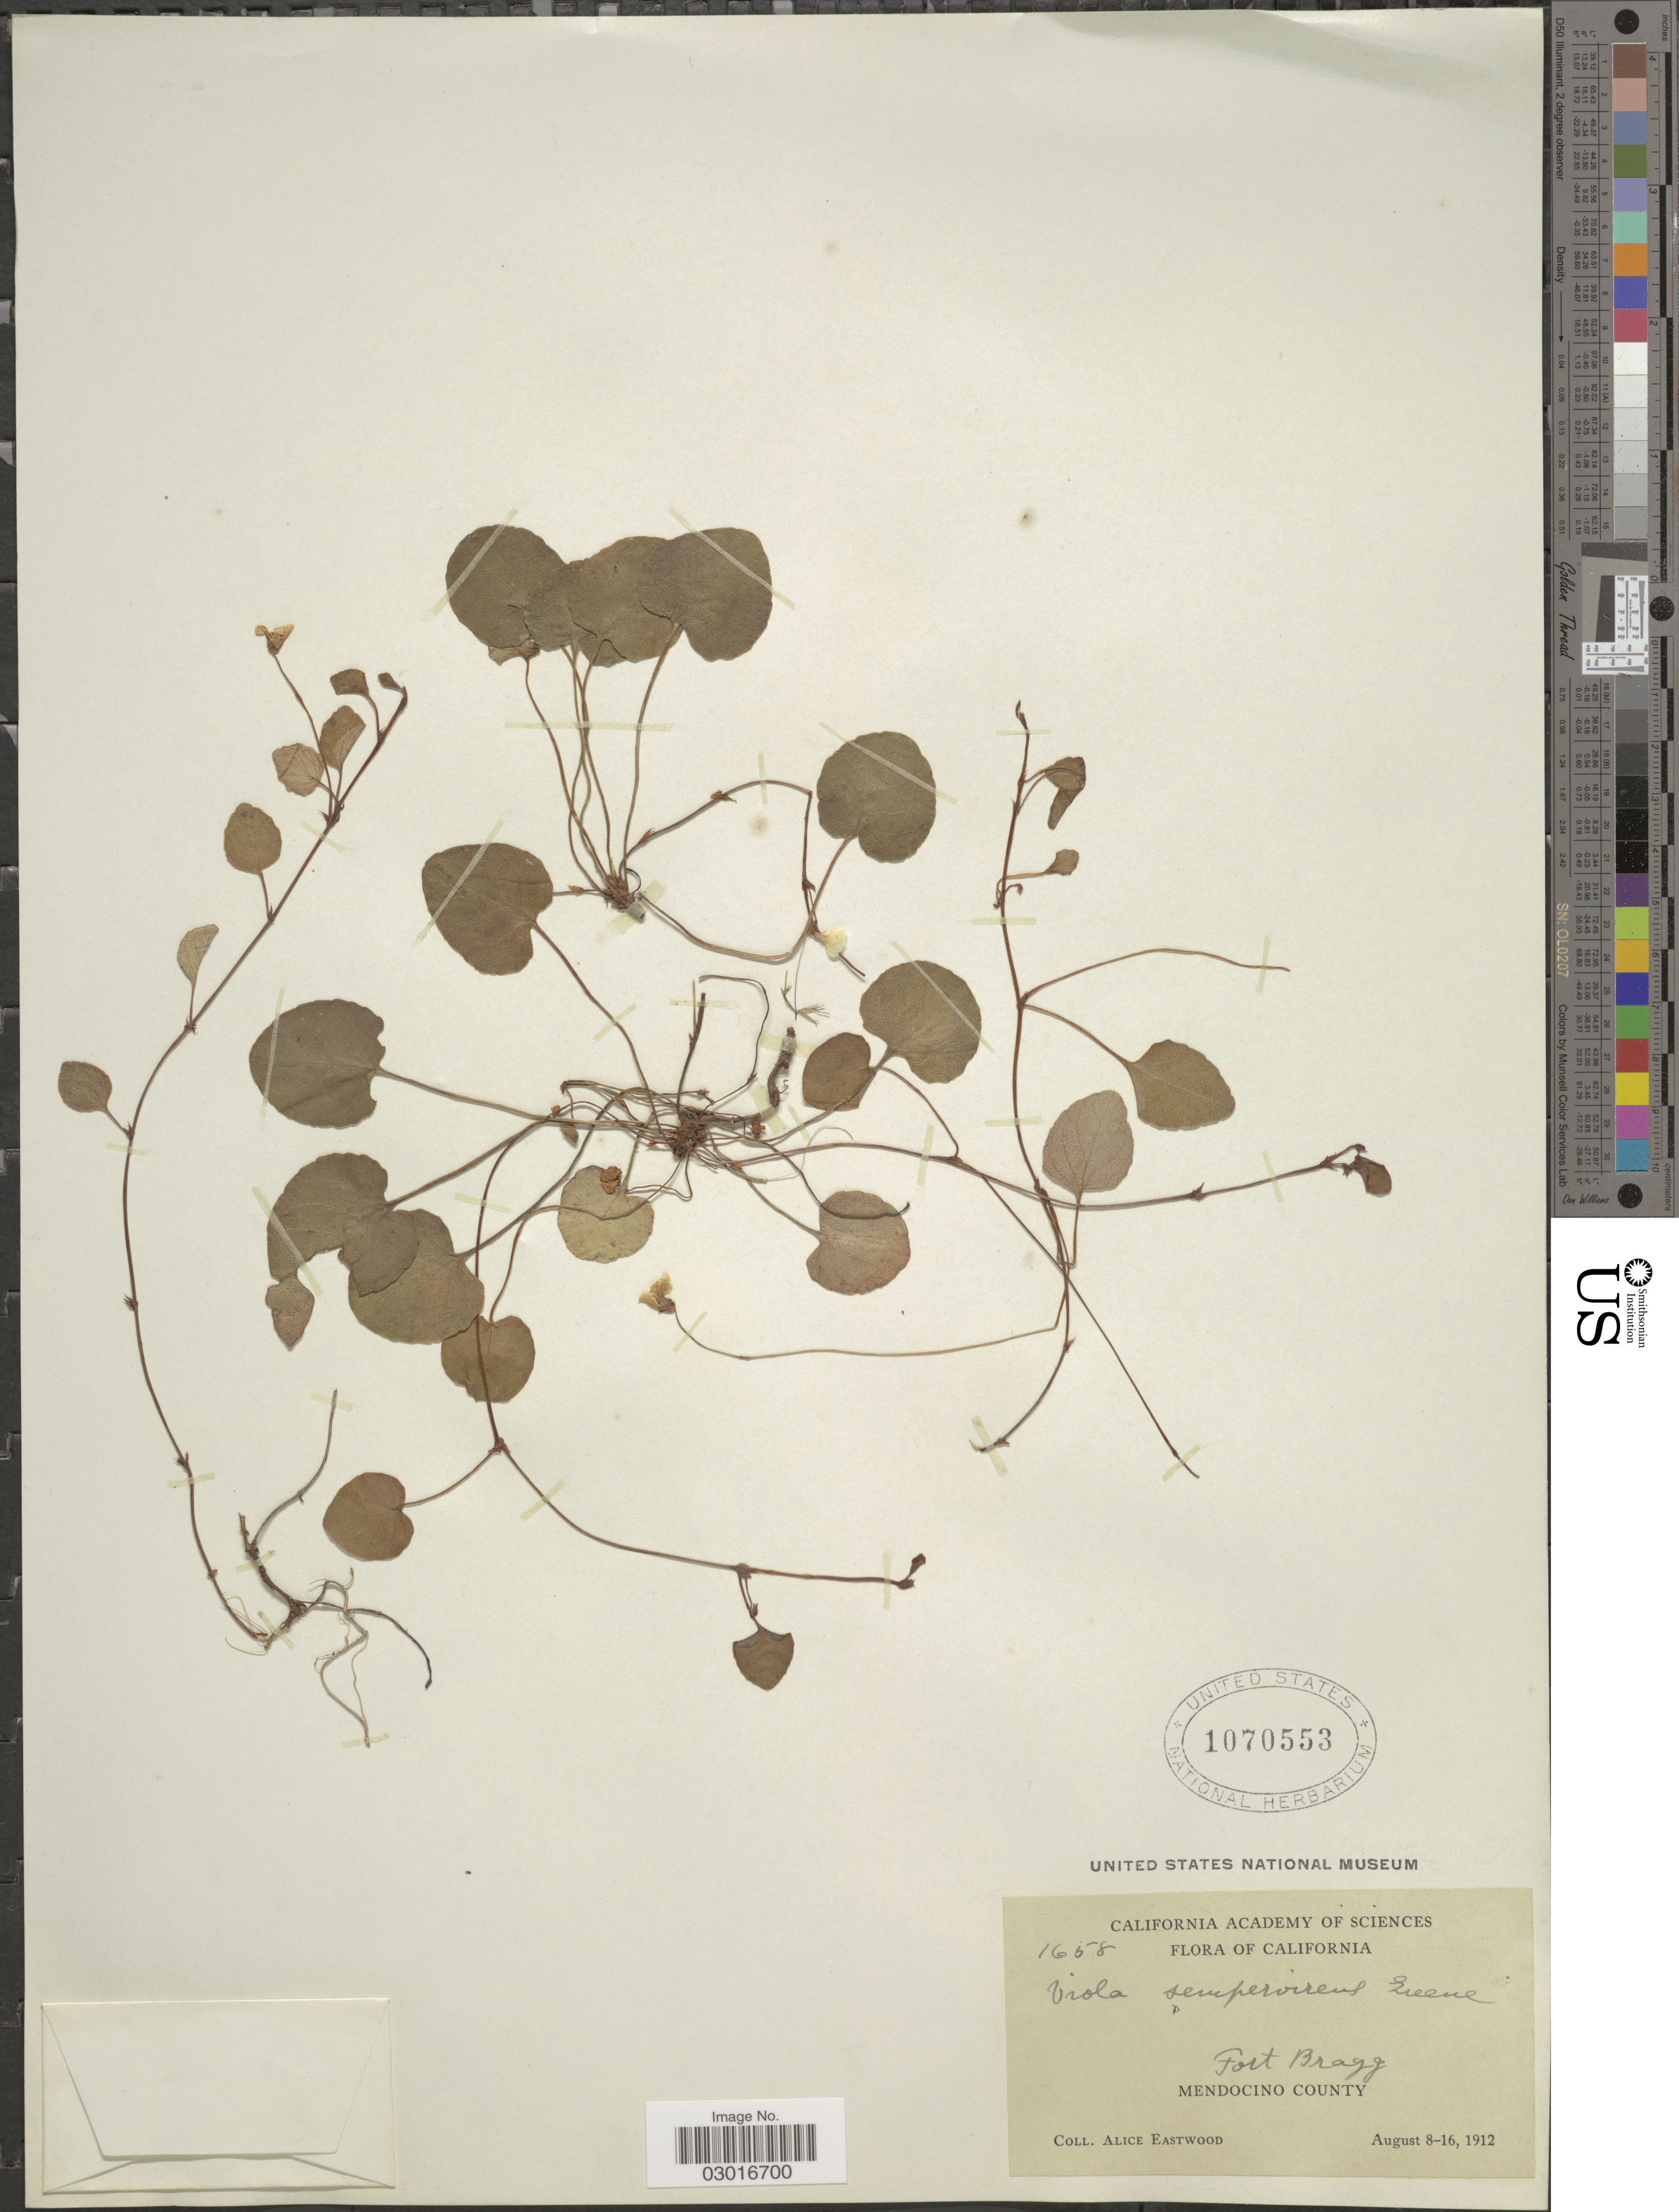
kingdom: Plantae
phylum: Tracheophyta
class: Magnoliopsida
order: Malpighiales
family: Violaceae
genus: Viola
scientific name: Viola sempervirens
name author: Greene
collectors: A. Eastwood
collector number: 1658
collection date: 1912-08-08/1912-08-16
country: United States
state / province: California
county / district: Mendocino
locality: Fort Bragg. Mendocino County.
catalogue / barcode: US 1070553